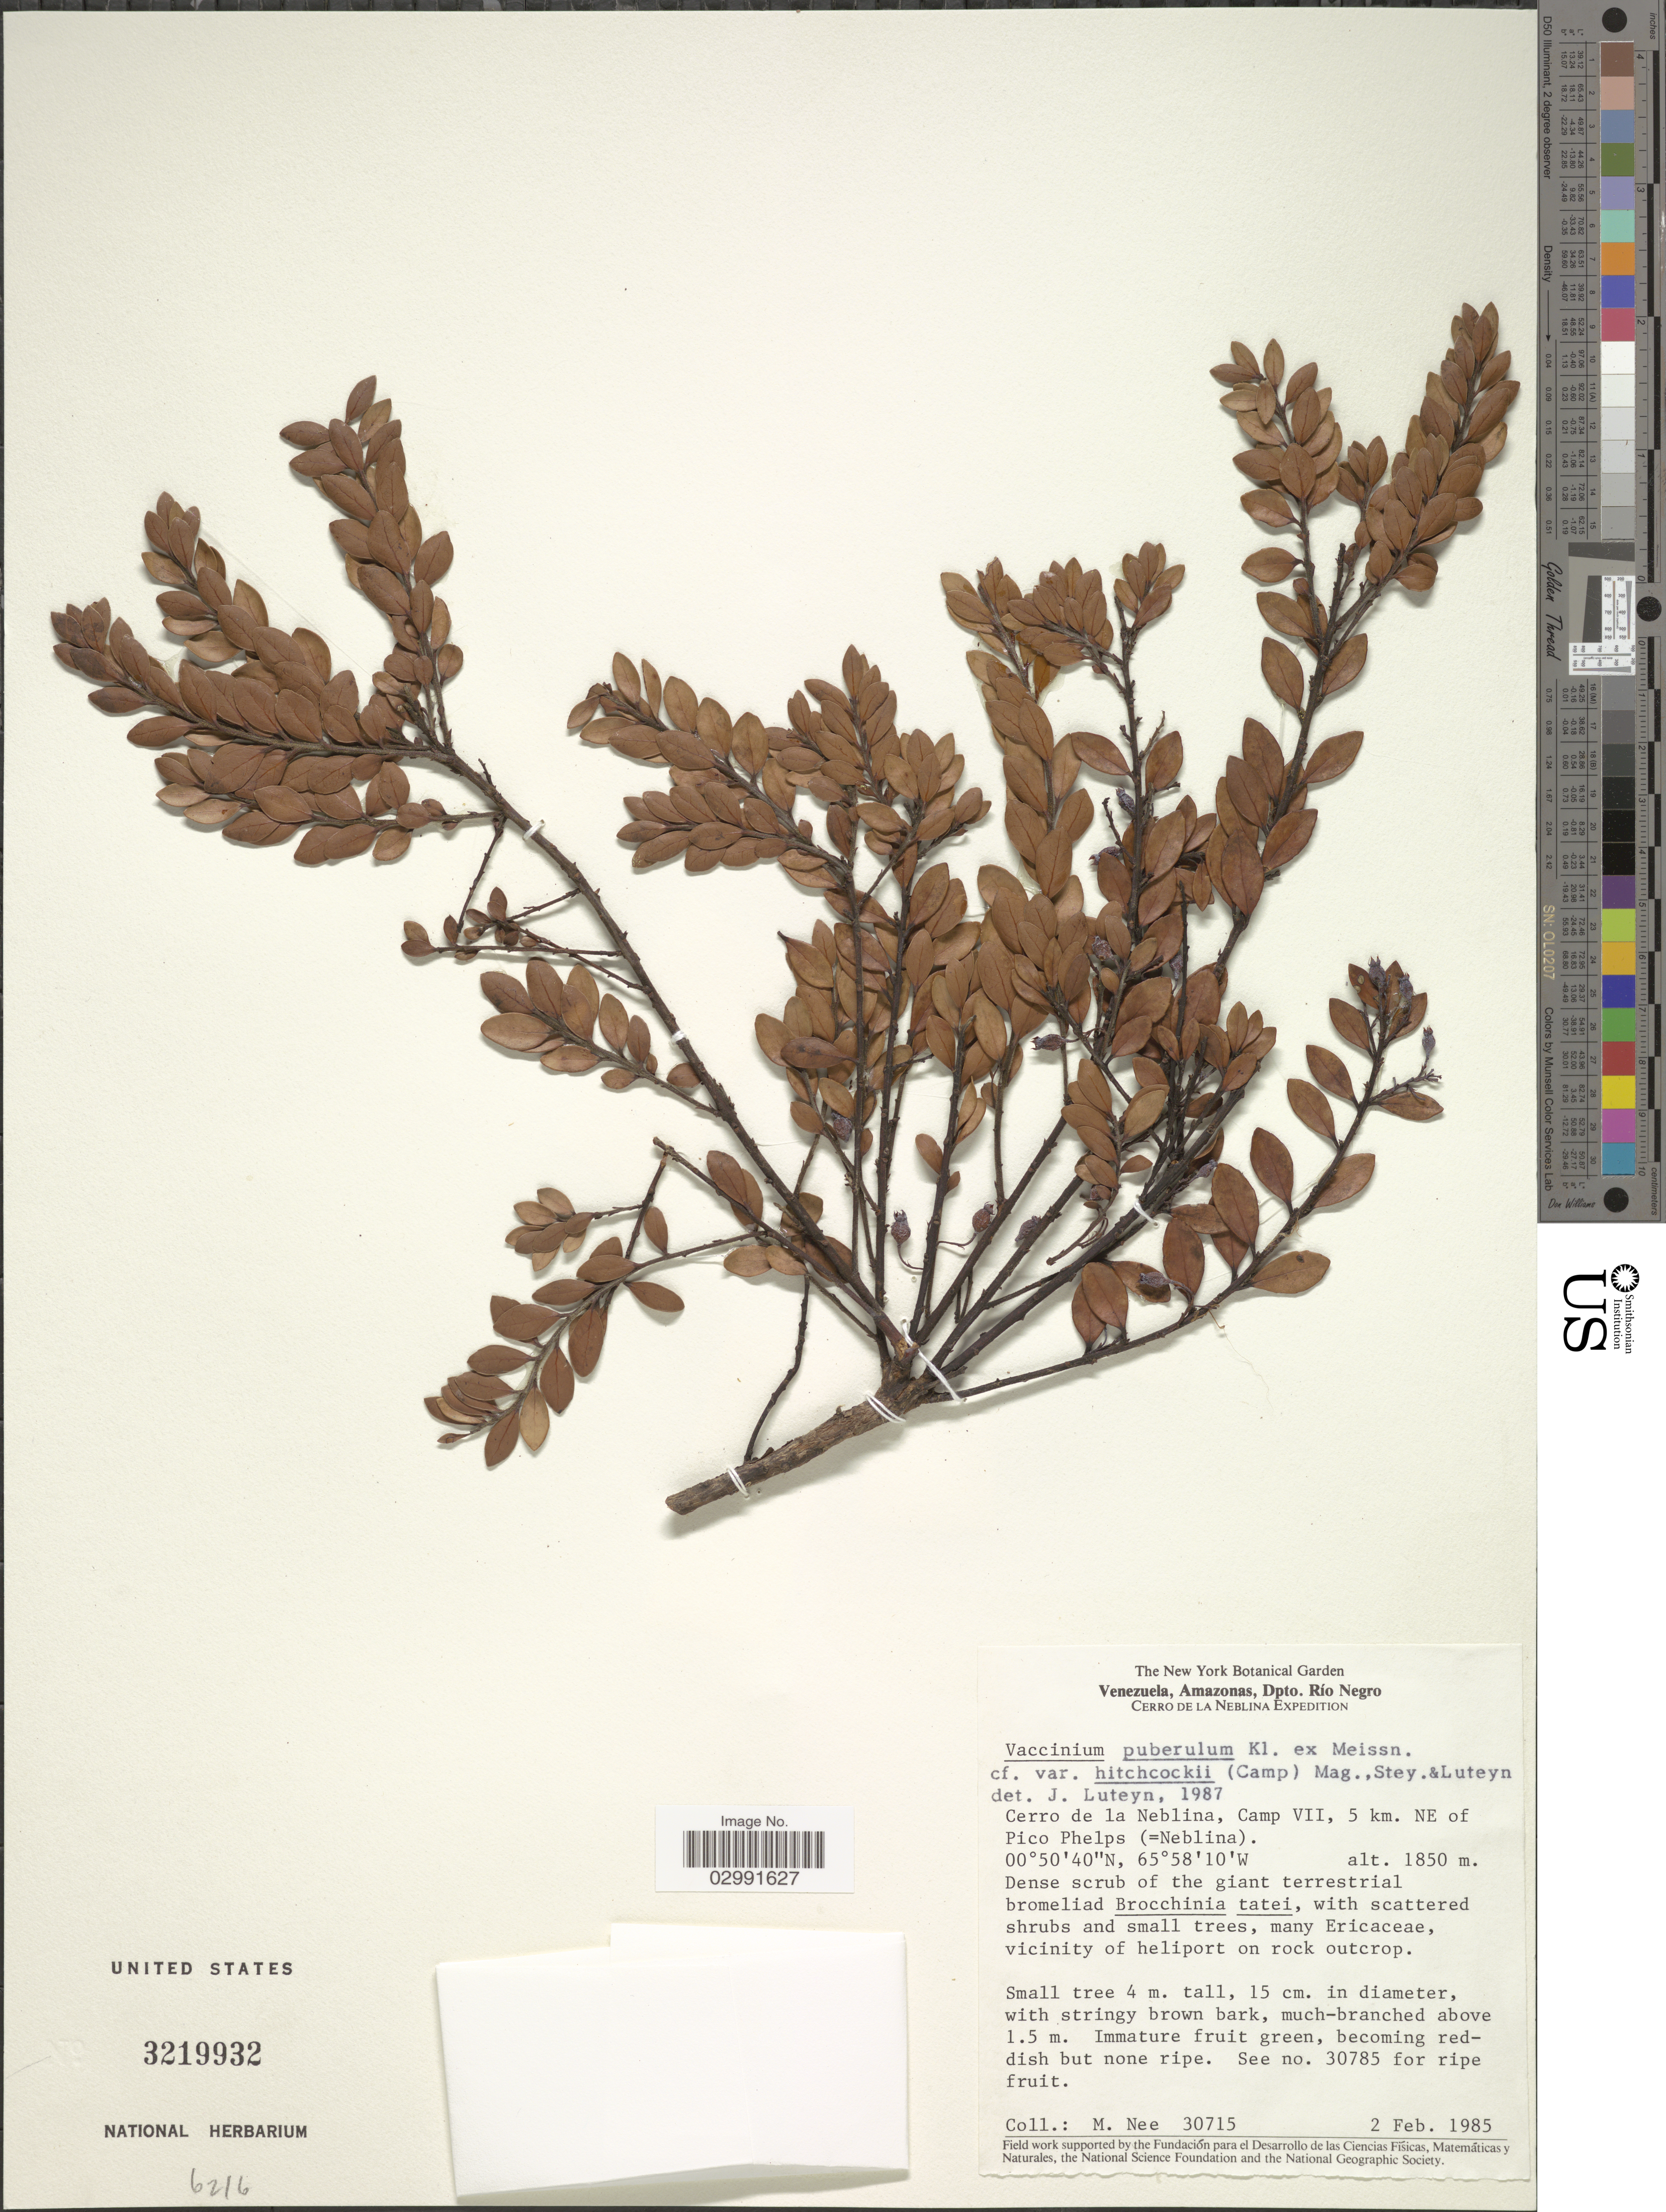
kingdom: Plantae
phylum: Tracheophyta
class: Magnoliopsida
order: Ericales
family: Ericaceae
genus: Vaccinium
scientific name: Vaccinium puberulum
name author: Klotzsch ex Meisn.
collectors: M. Nee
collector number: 30715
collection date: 1985-02-02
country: Venezuela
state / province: Amazonas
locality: Dpto. Río Negro. Cerro de la Neblina, Camp VII, 5 km. NE of Pico Phelps (=Neblina)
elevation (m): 1850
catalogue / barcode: US 3219932